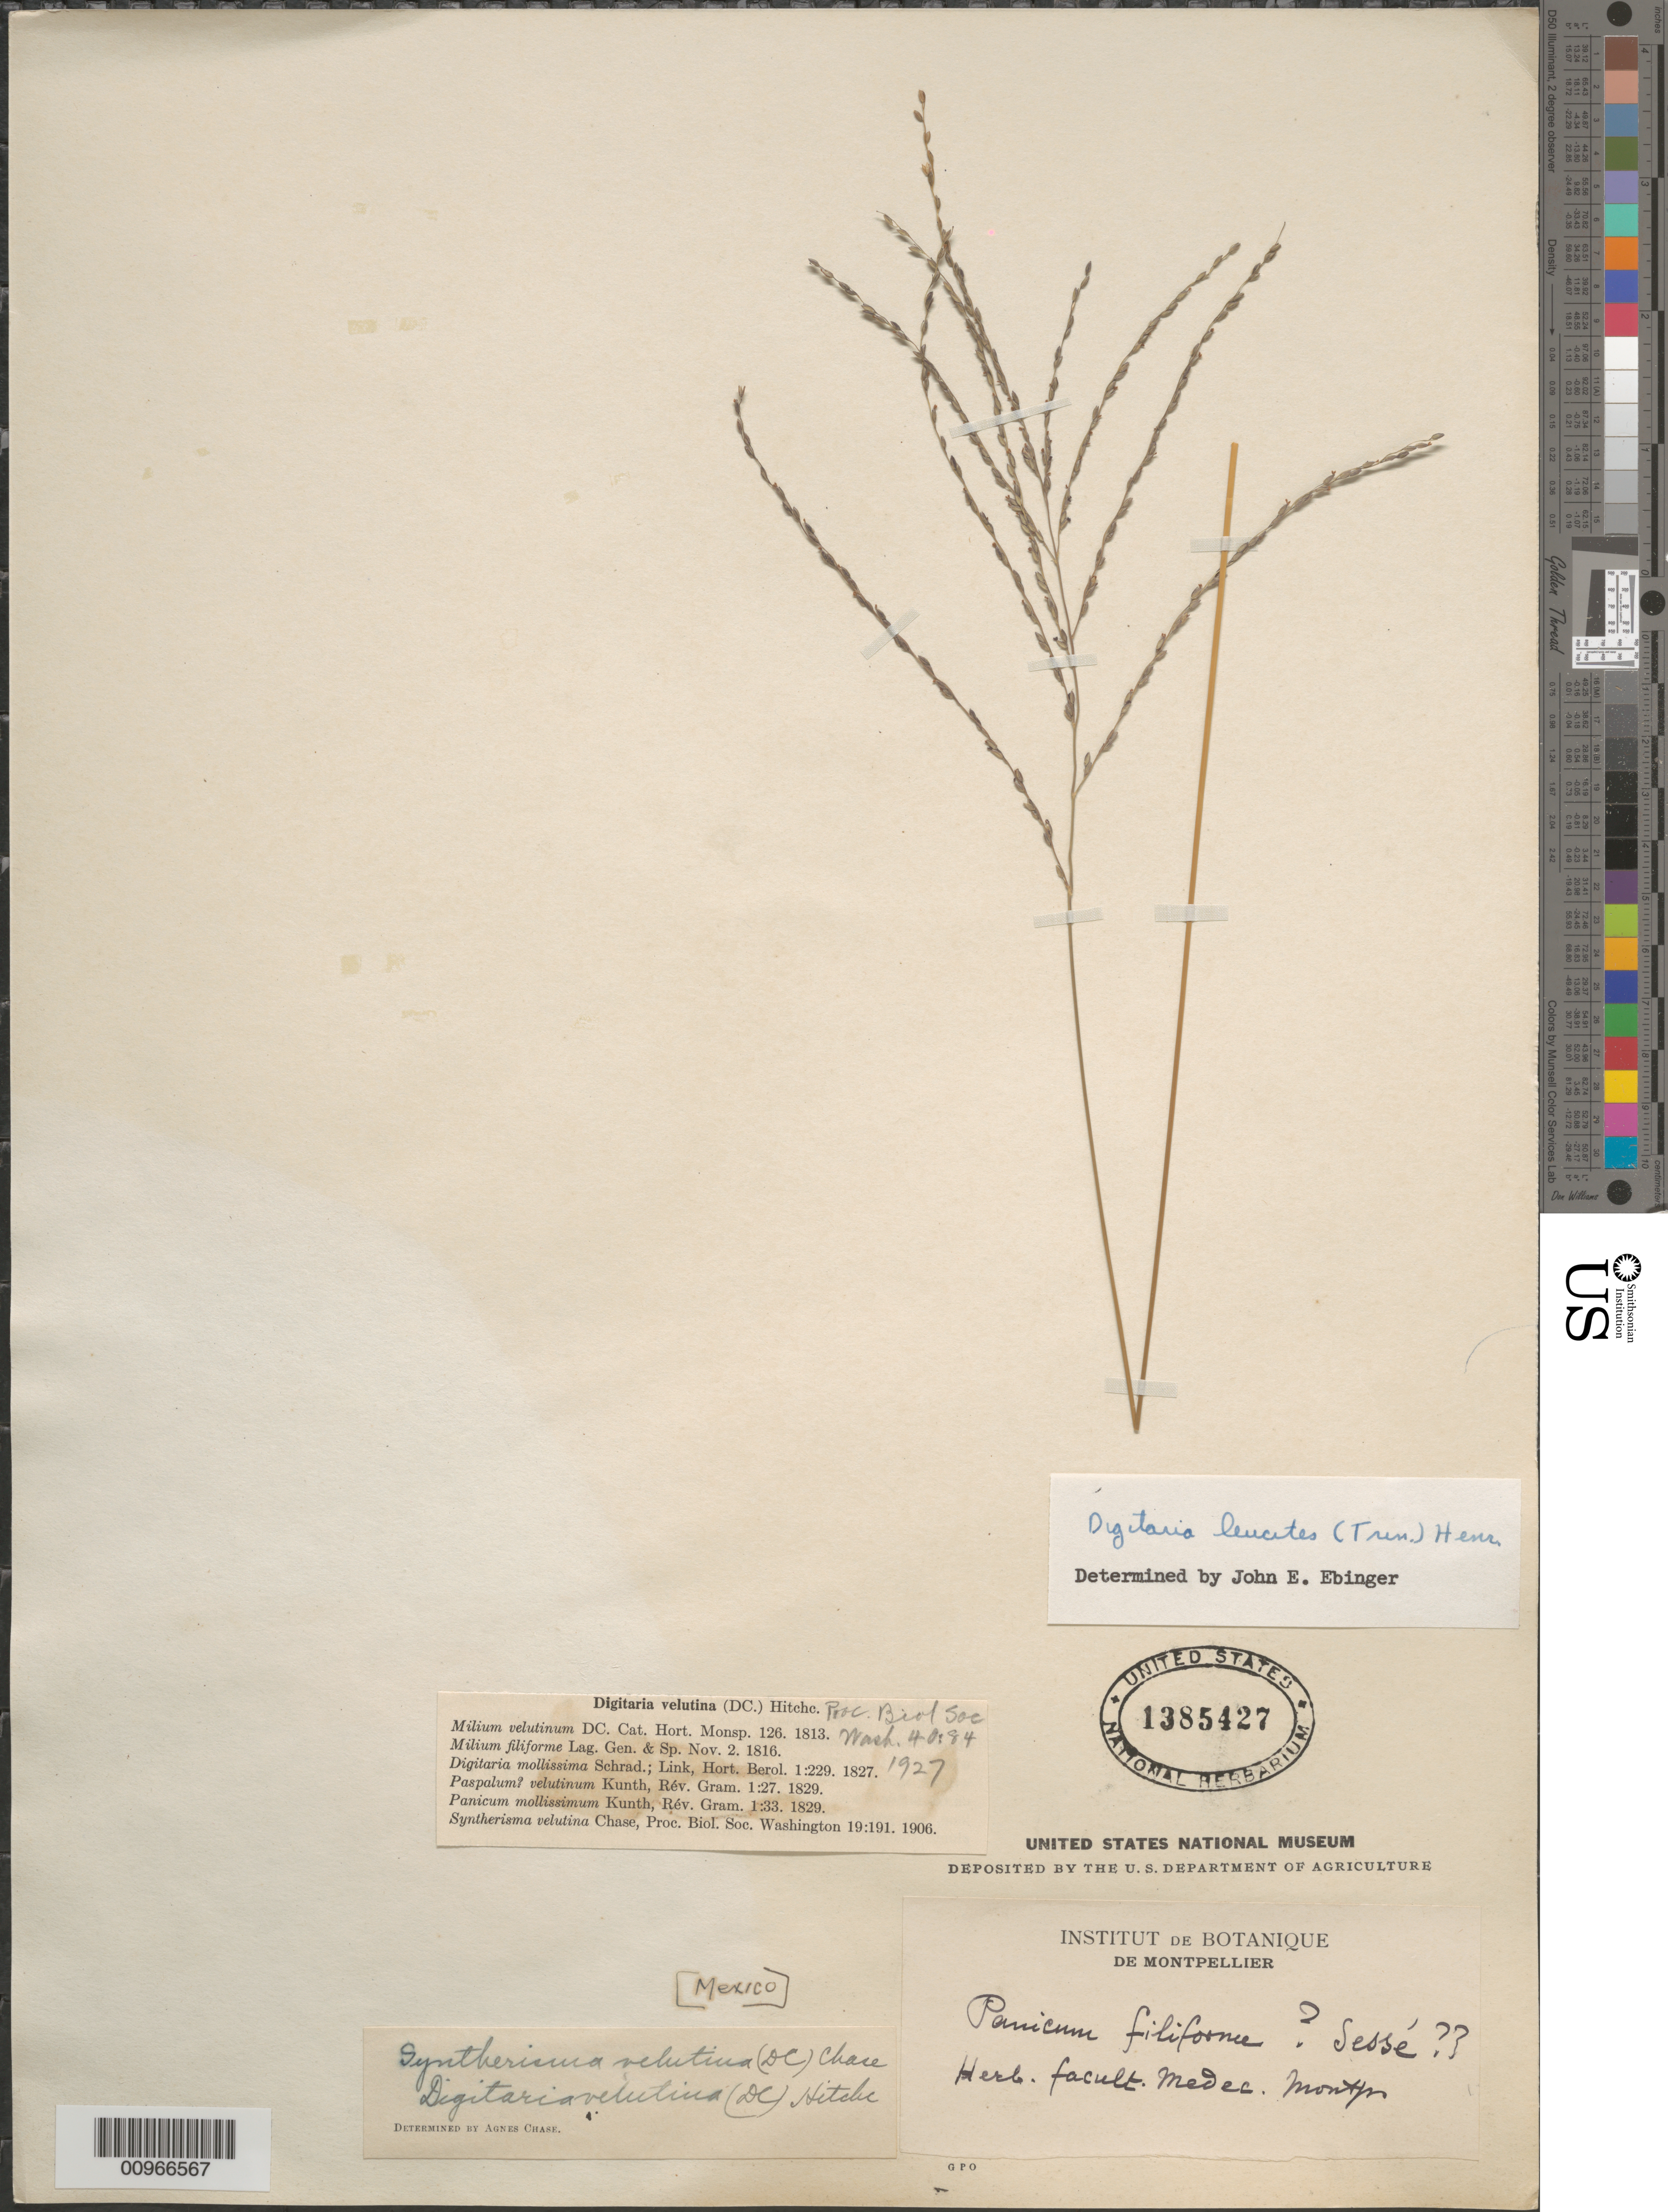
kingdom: Plantae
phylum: Tracheophyta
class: Liliopsida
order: Poales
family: Poaceae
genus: Digitaria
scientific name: Digitaria leucites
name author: (Trin.) Henr.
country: Mexico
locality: Montpellier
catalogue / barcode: US 1385427